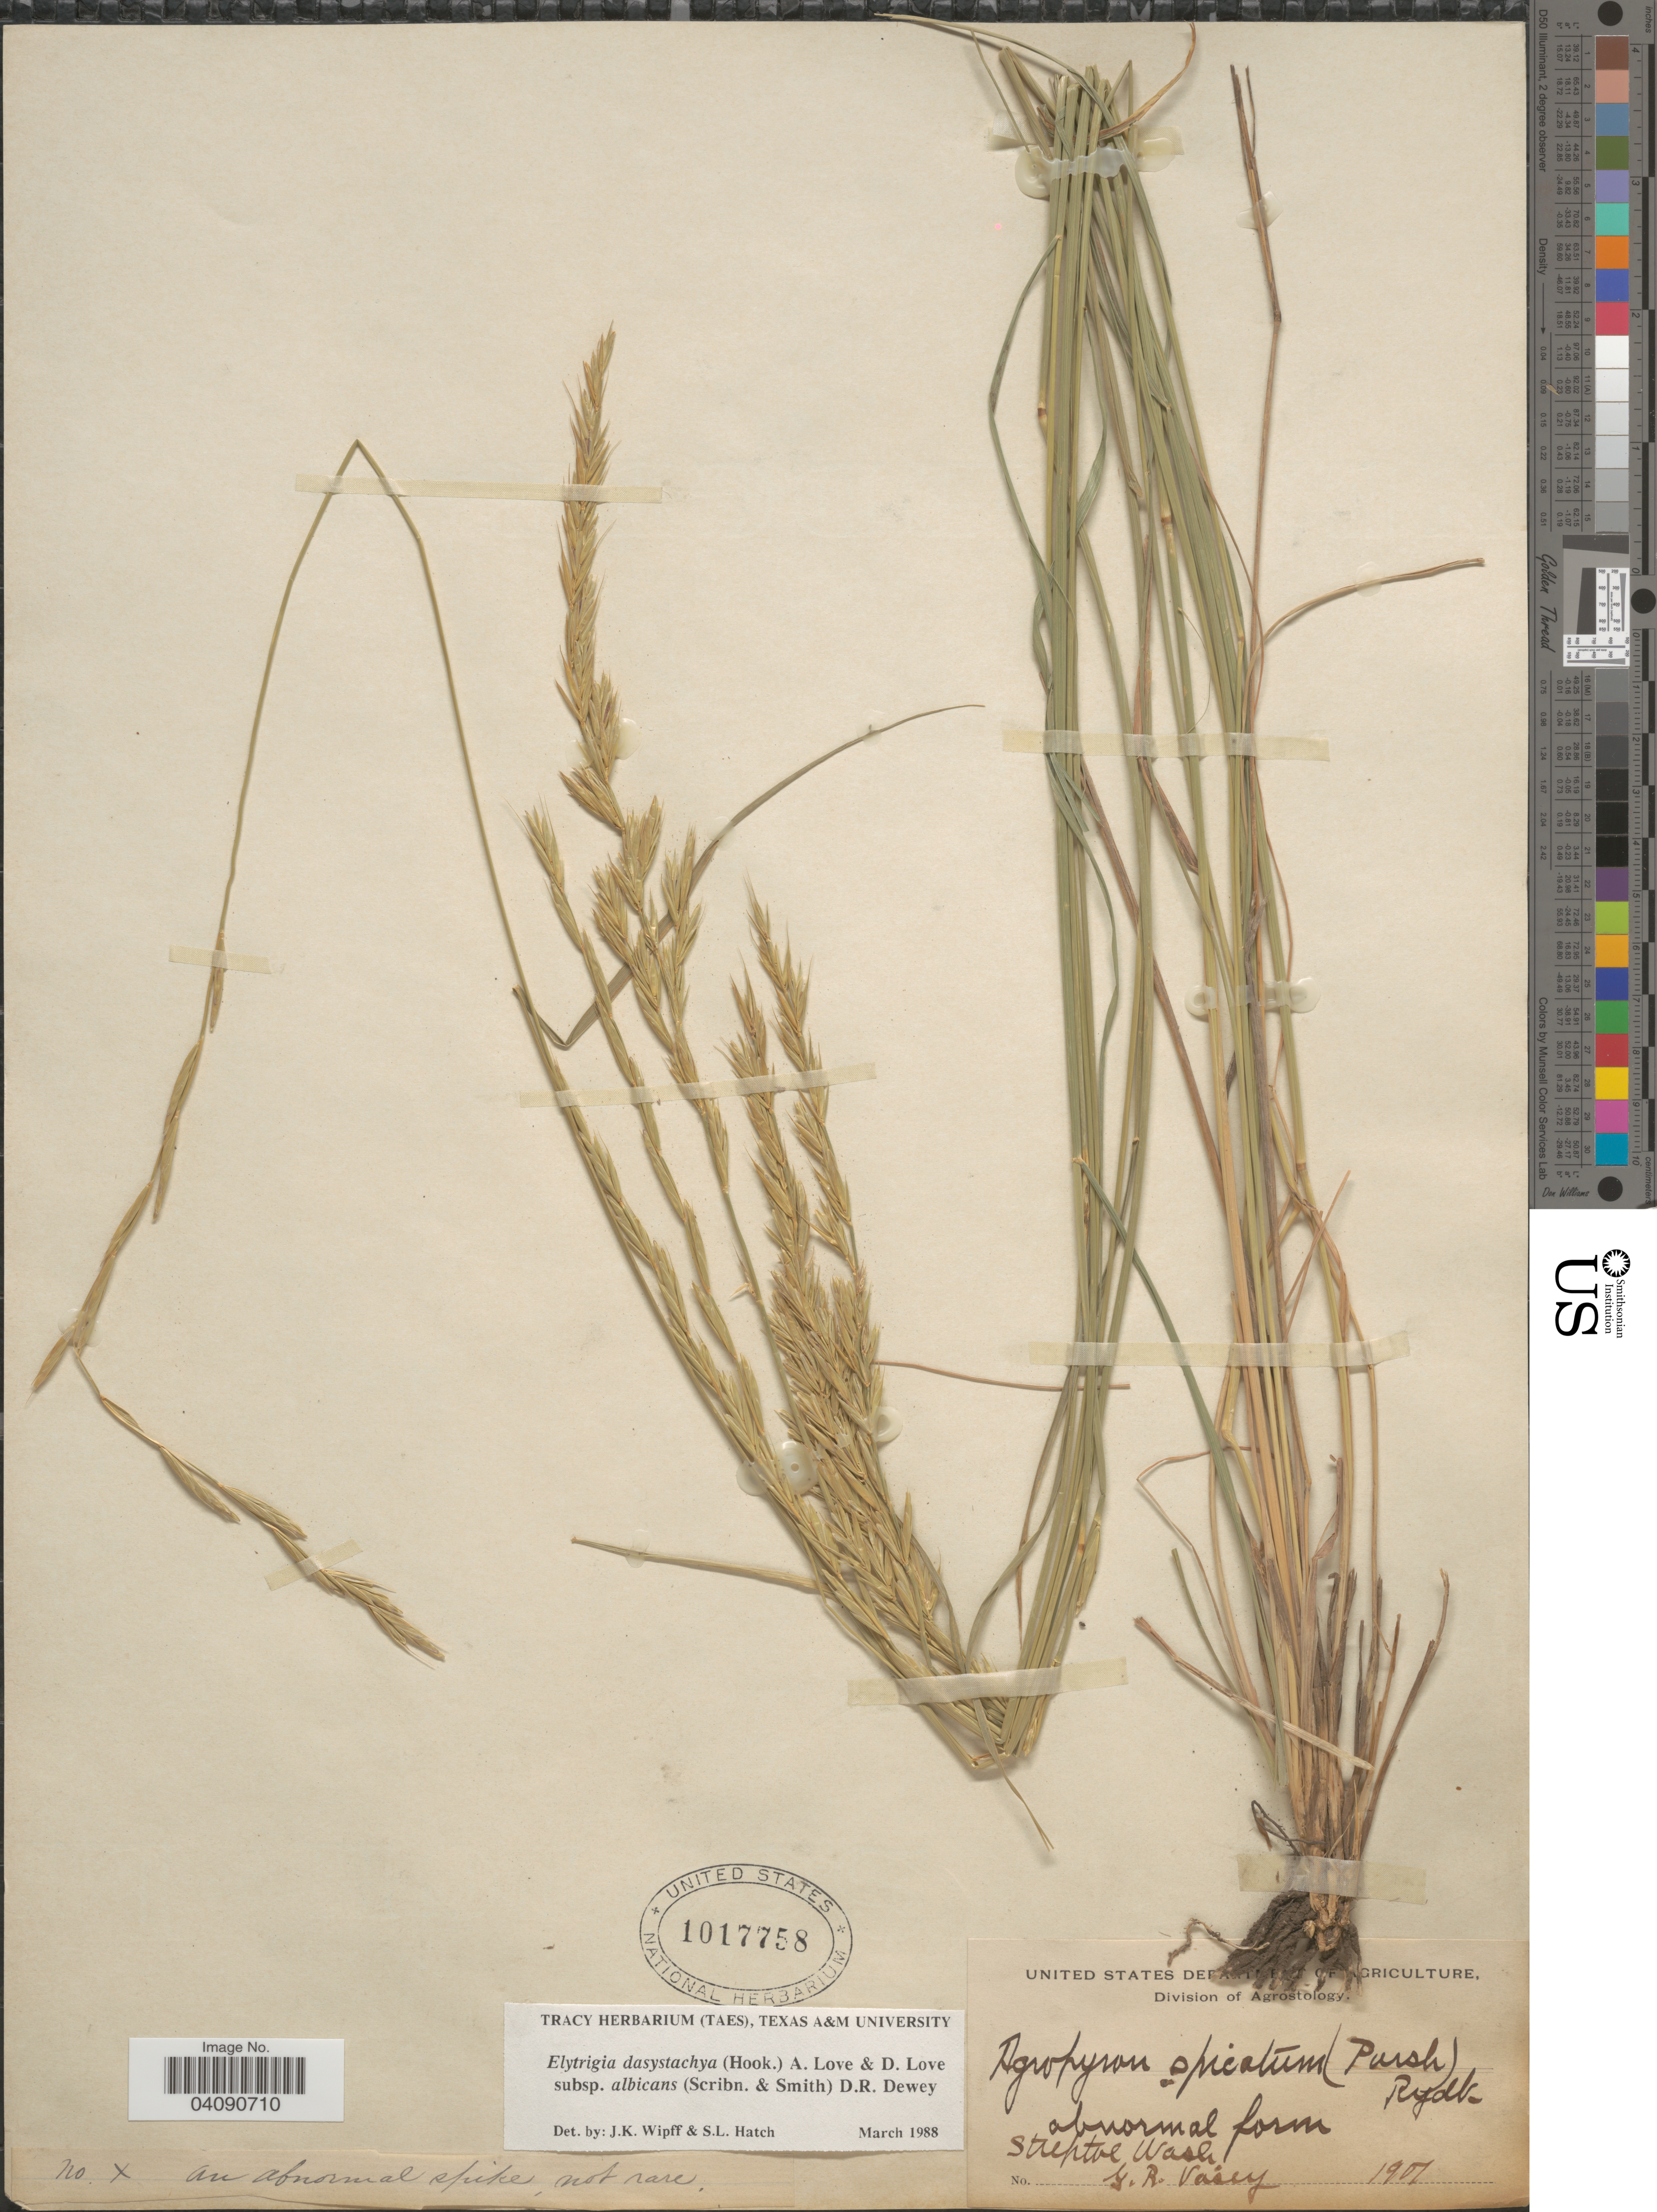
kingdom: Plantae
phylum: Tracheophyta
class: Liliopsida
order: Poales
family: Poaceae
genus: Elymus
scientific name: Elymus albicans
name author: (Scribn. & J.G. Sm.) Á. Löve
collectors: G. R. Vasey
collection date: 1901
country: United States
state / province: Washington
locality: Streptoe.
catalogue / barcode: US 1017758